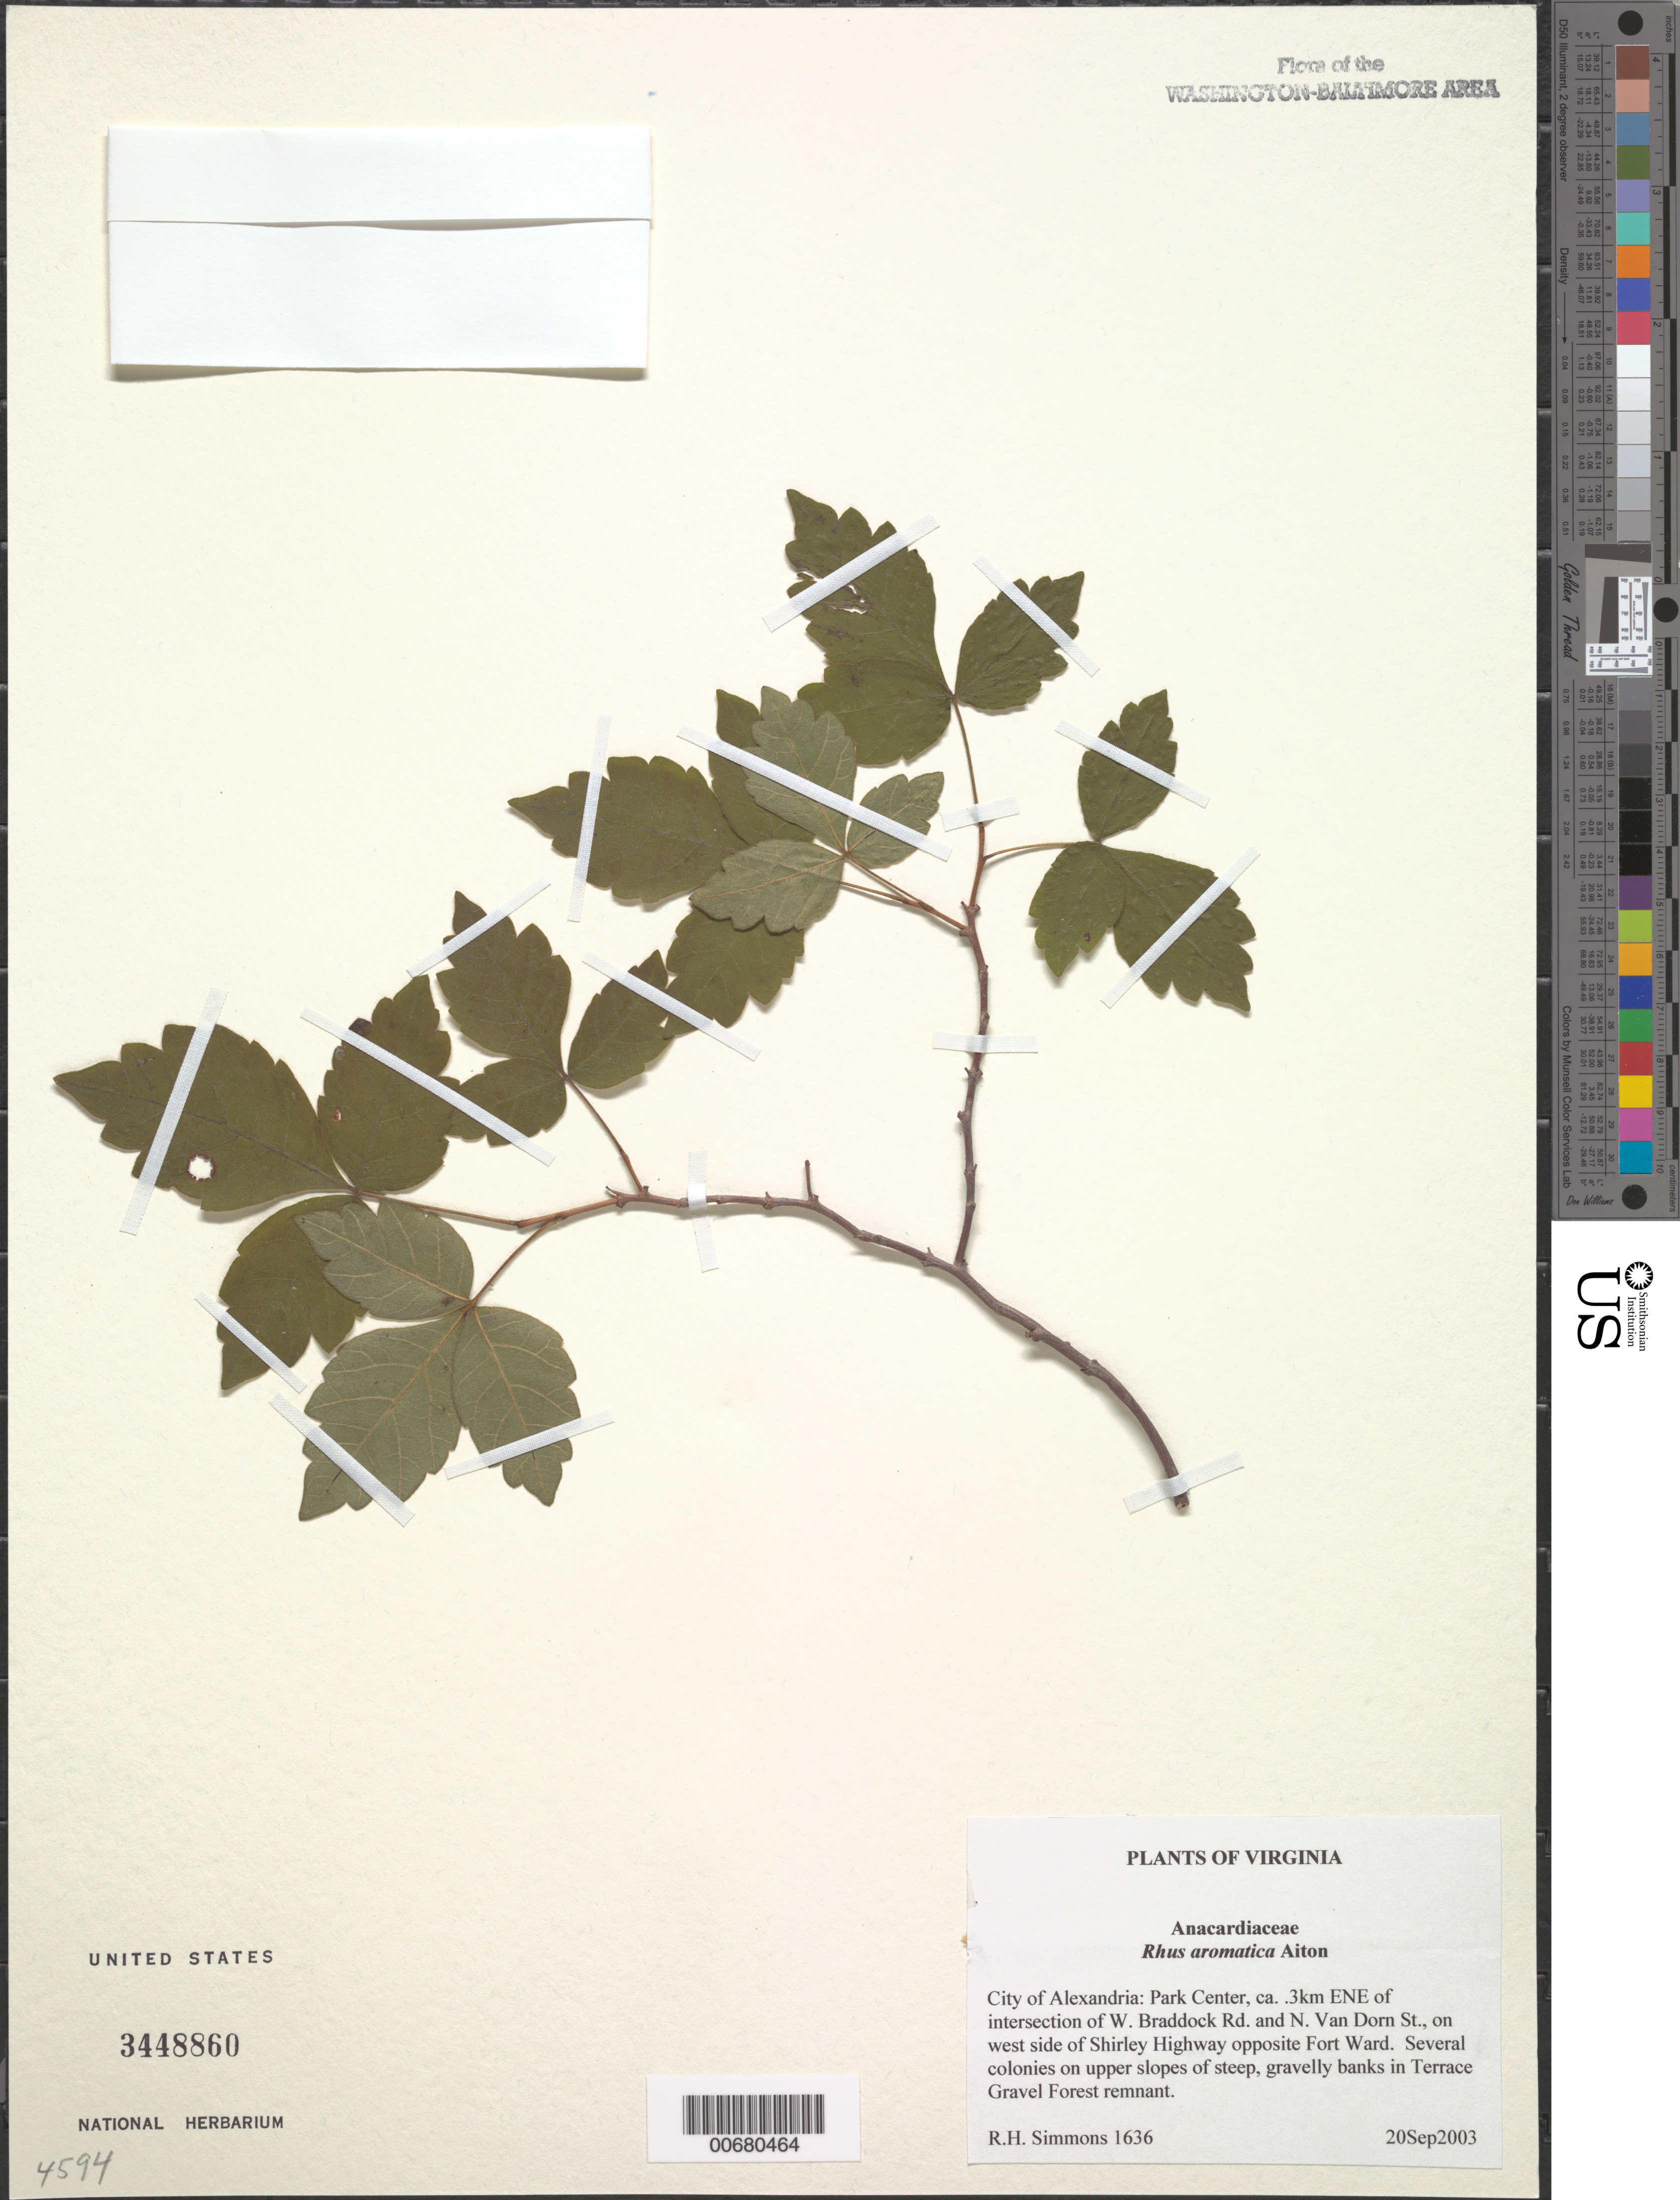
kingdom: Plantae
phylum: Tracheophyta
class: Magnoliopsida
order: Sapindales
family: Anacardiaceae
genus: Rhus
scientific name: Rhus aromatica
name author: Aiton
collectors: R. H. Simmons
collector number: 1636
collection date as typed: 20 Sep 2003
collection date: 2003-09-20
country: United States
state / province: Virginia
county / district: City of Alexandria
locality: Park Center, ca. 0.3 km ENE of intersection of W. Braddock Rd. and N. Van Don St., on west side of Shirley Highway opposite Fort Ward.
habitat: Several colonies on upper slopes of steep, gravelly banks in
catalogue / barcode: US 3448860